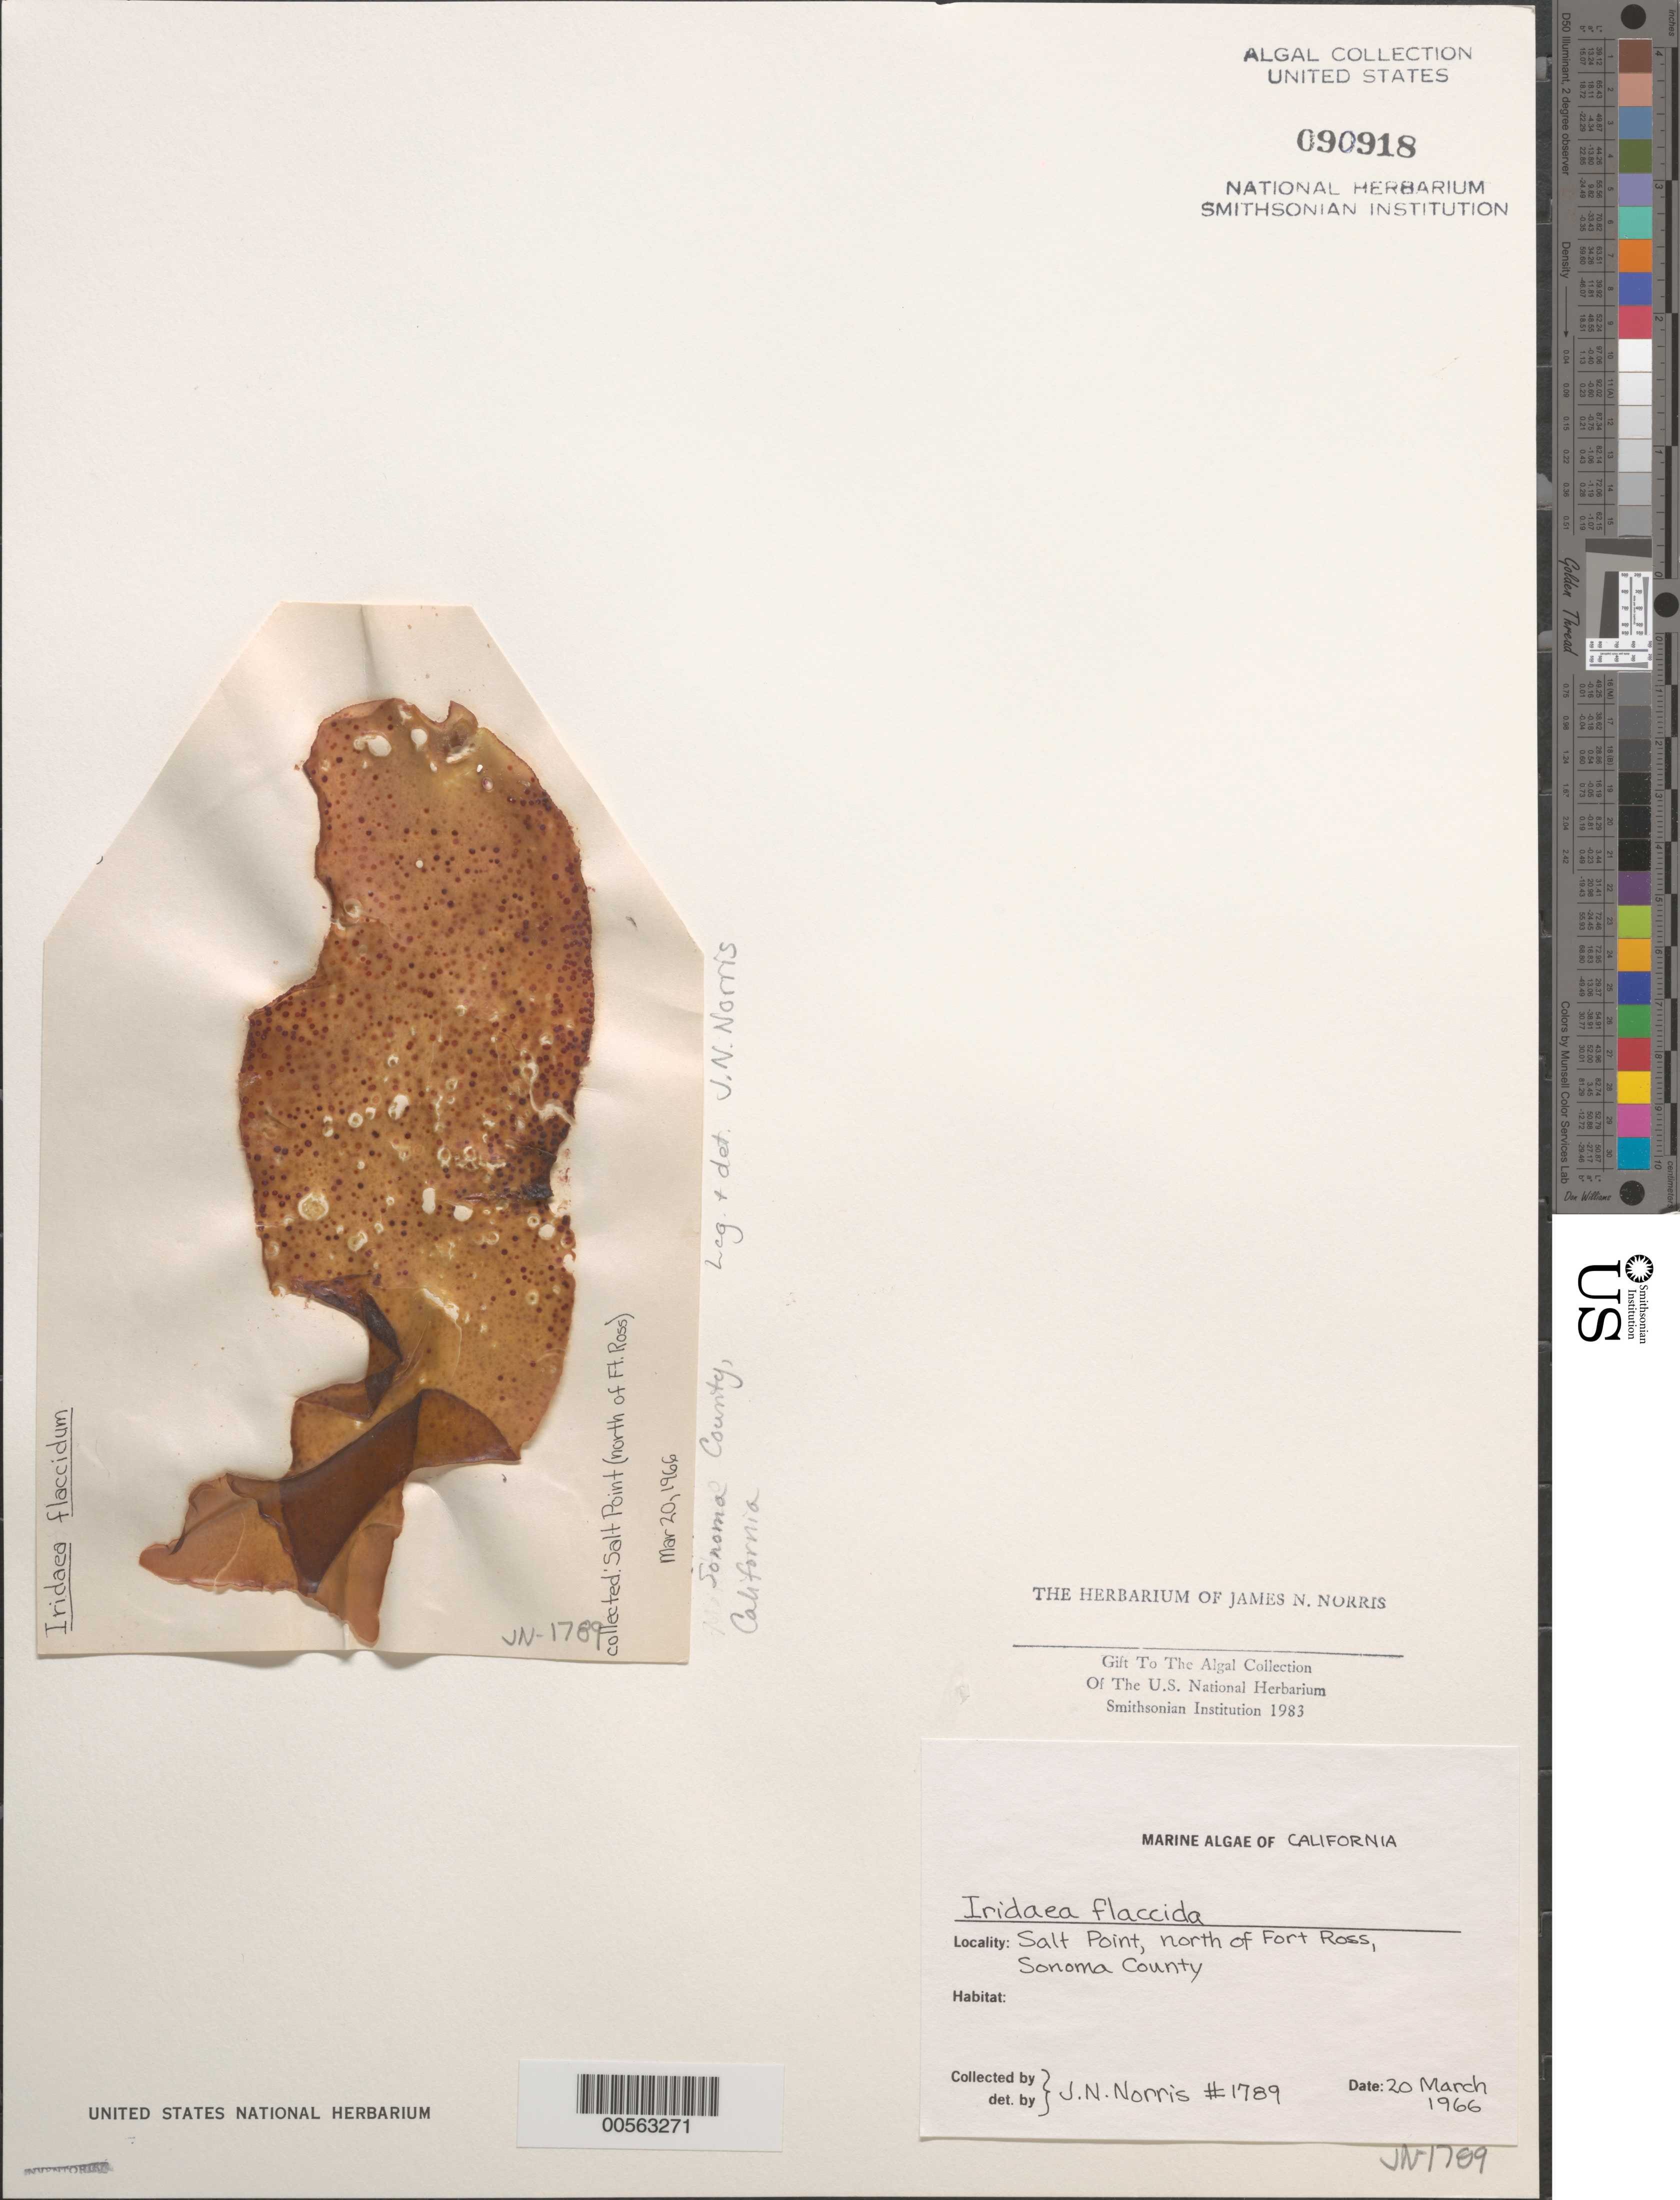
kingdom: Plantae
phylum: Rhodophyta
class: Florideophyceae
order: Gigartinales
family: Gigartinaceae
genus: Mazzaella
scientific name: Mazzaella flaccida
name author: (Setchell & N.L. Gardner) Fredericq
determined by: Algae name updating Project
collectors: J. N. Norris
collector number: JN-1789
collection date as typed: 20 Mar 1966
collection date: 1966-03-20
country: United States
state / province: California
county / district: Sonoma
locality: Salt Point, north of Fort Ross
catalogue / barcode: US 90918